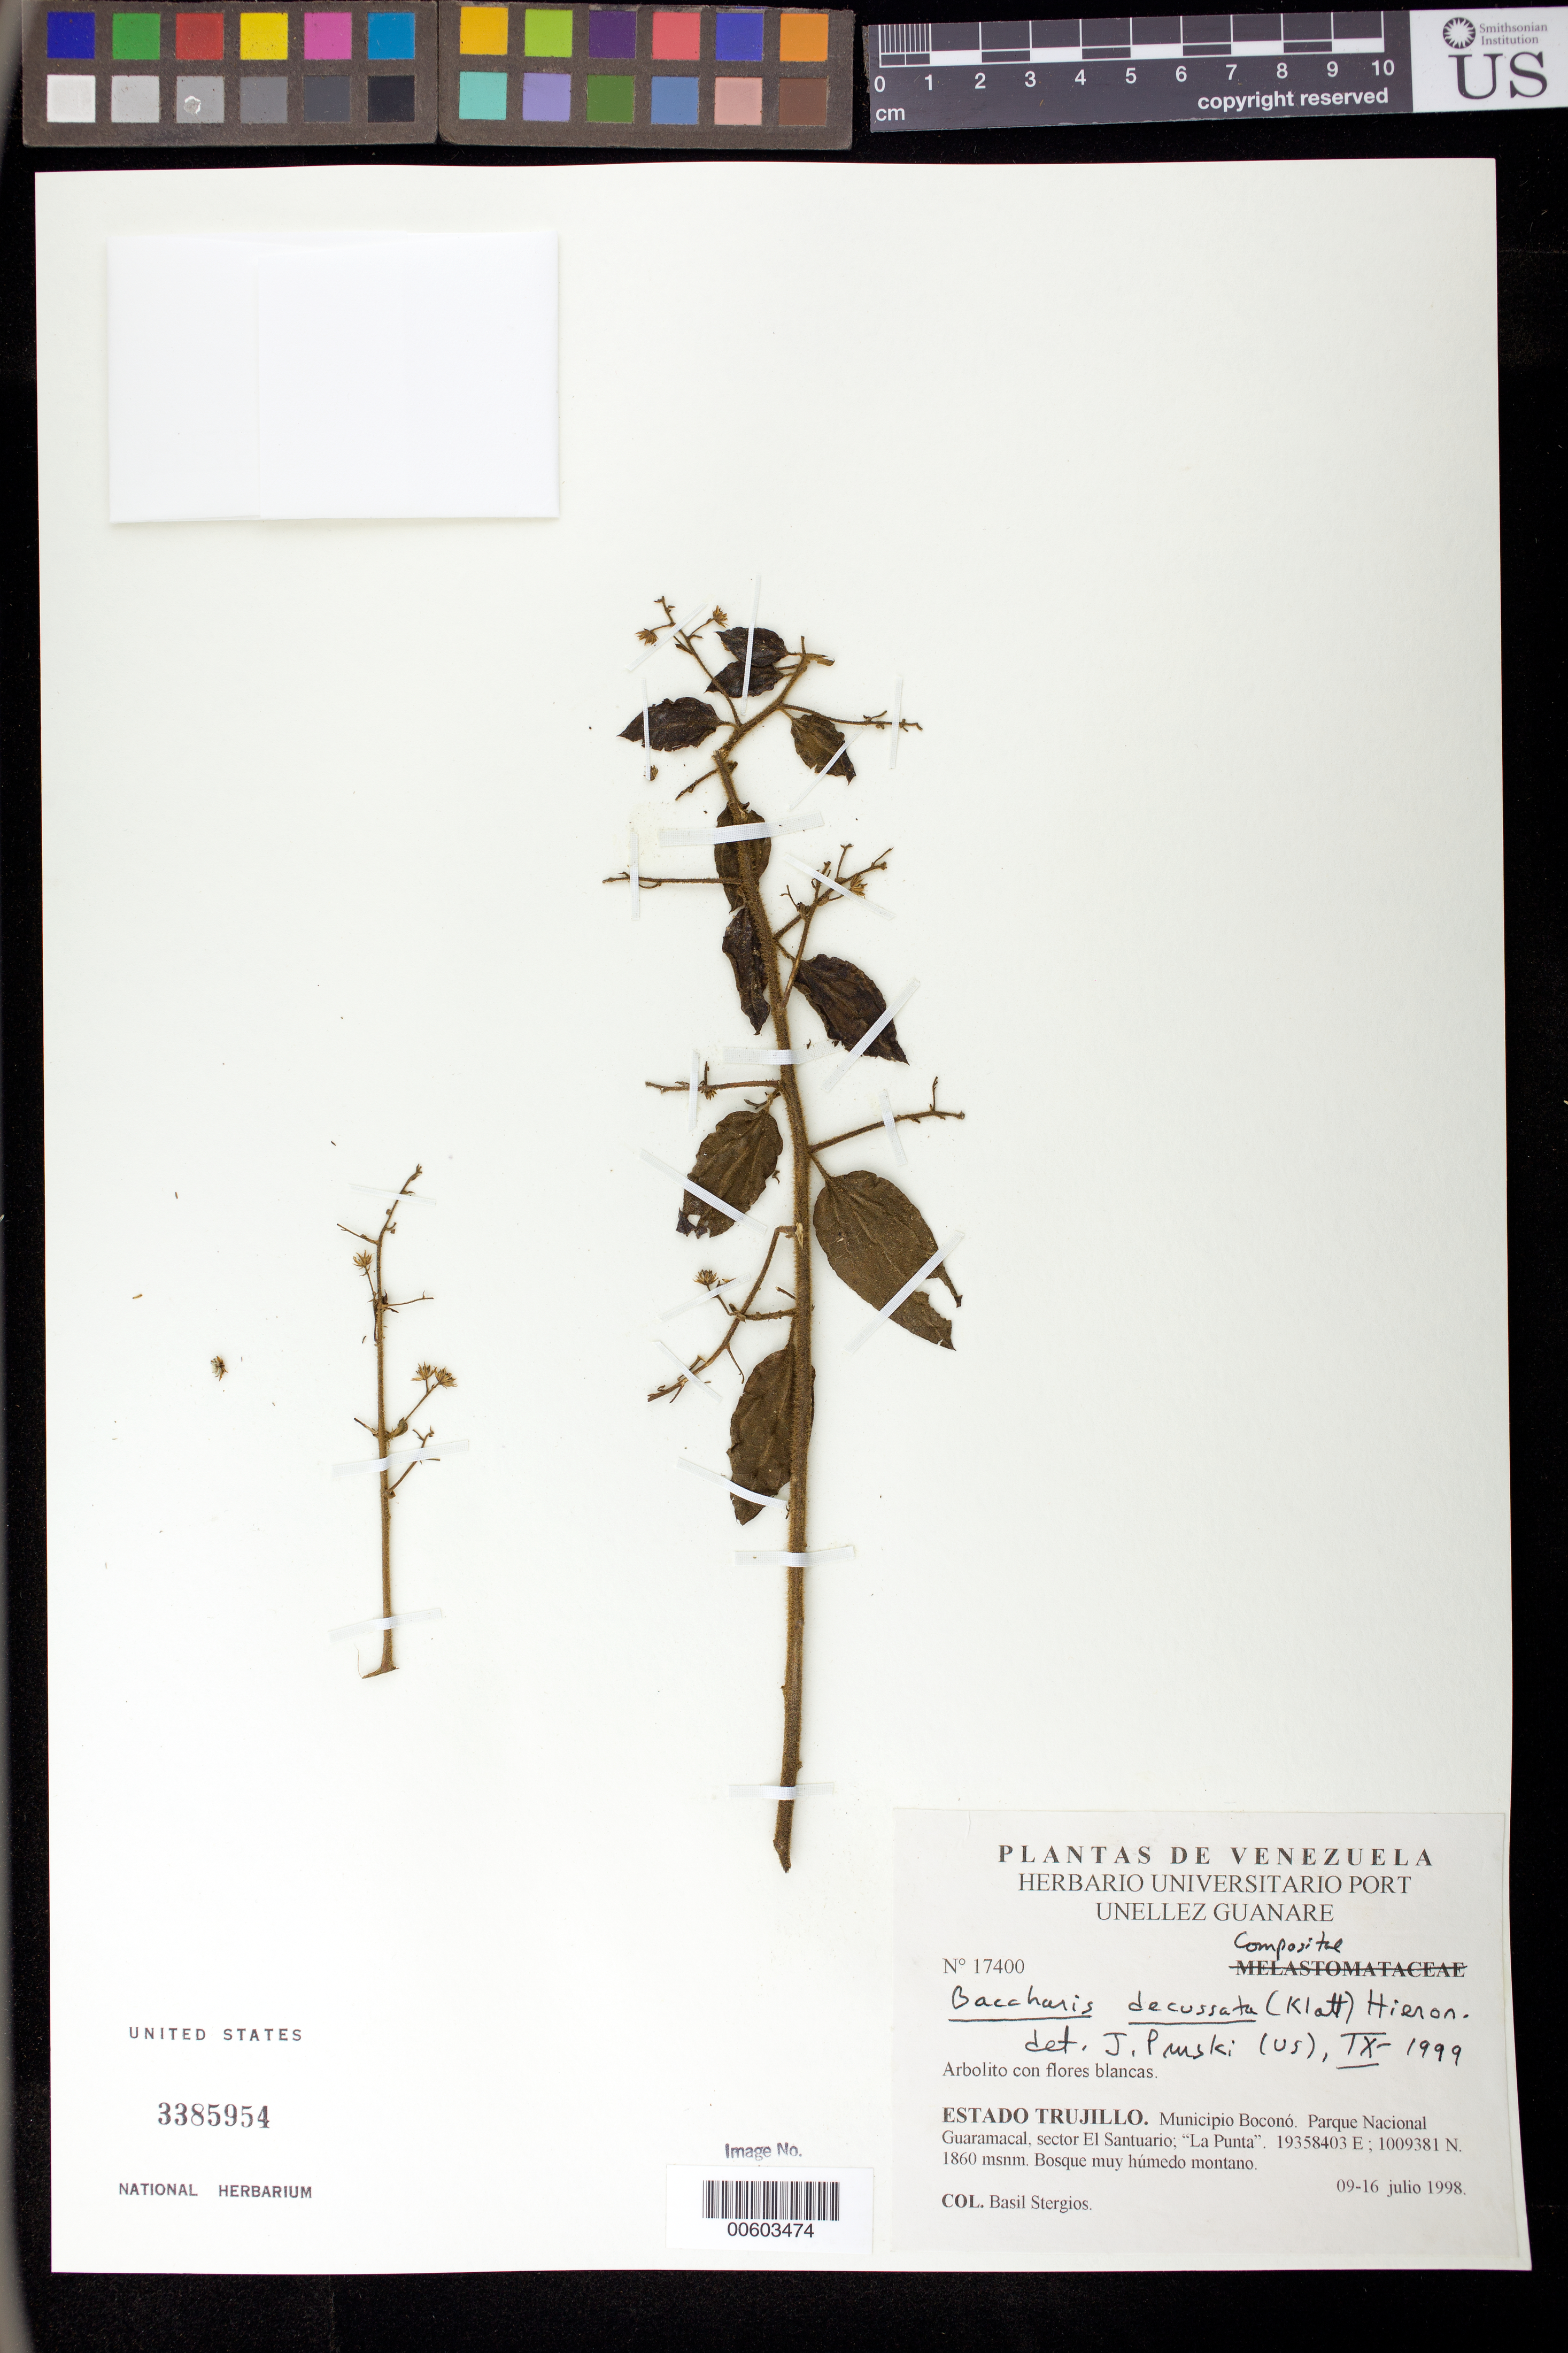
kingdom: Plantae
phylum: Tracheophyta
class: Magnoliopsida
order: Asterales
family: Asteraceae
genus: Baccharis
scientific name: Baccharis decussata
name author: (Klatt) Hieron.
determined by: Pruski, J. F.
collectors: B. G. Stergios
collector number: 17400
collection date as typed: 09 Jul 1998 to 16 Jul 1998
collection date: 1998-07-09/1998-07-16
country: Venezuela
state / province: Trujillo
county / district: Boconó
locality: Parque Nacional Guaramacal, Sector El Santuario, La Punta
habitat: Bosque muy húmedo montano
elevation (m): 1860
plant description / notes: PORT, US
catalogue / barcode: US 3385954